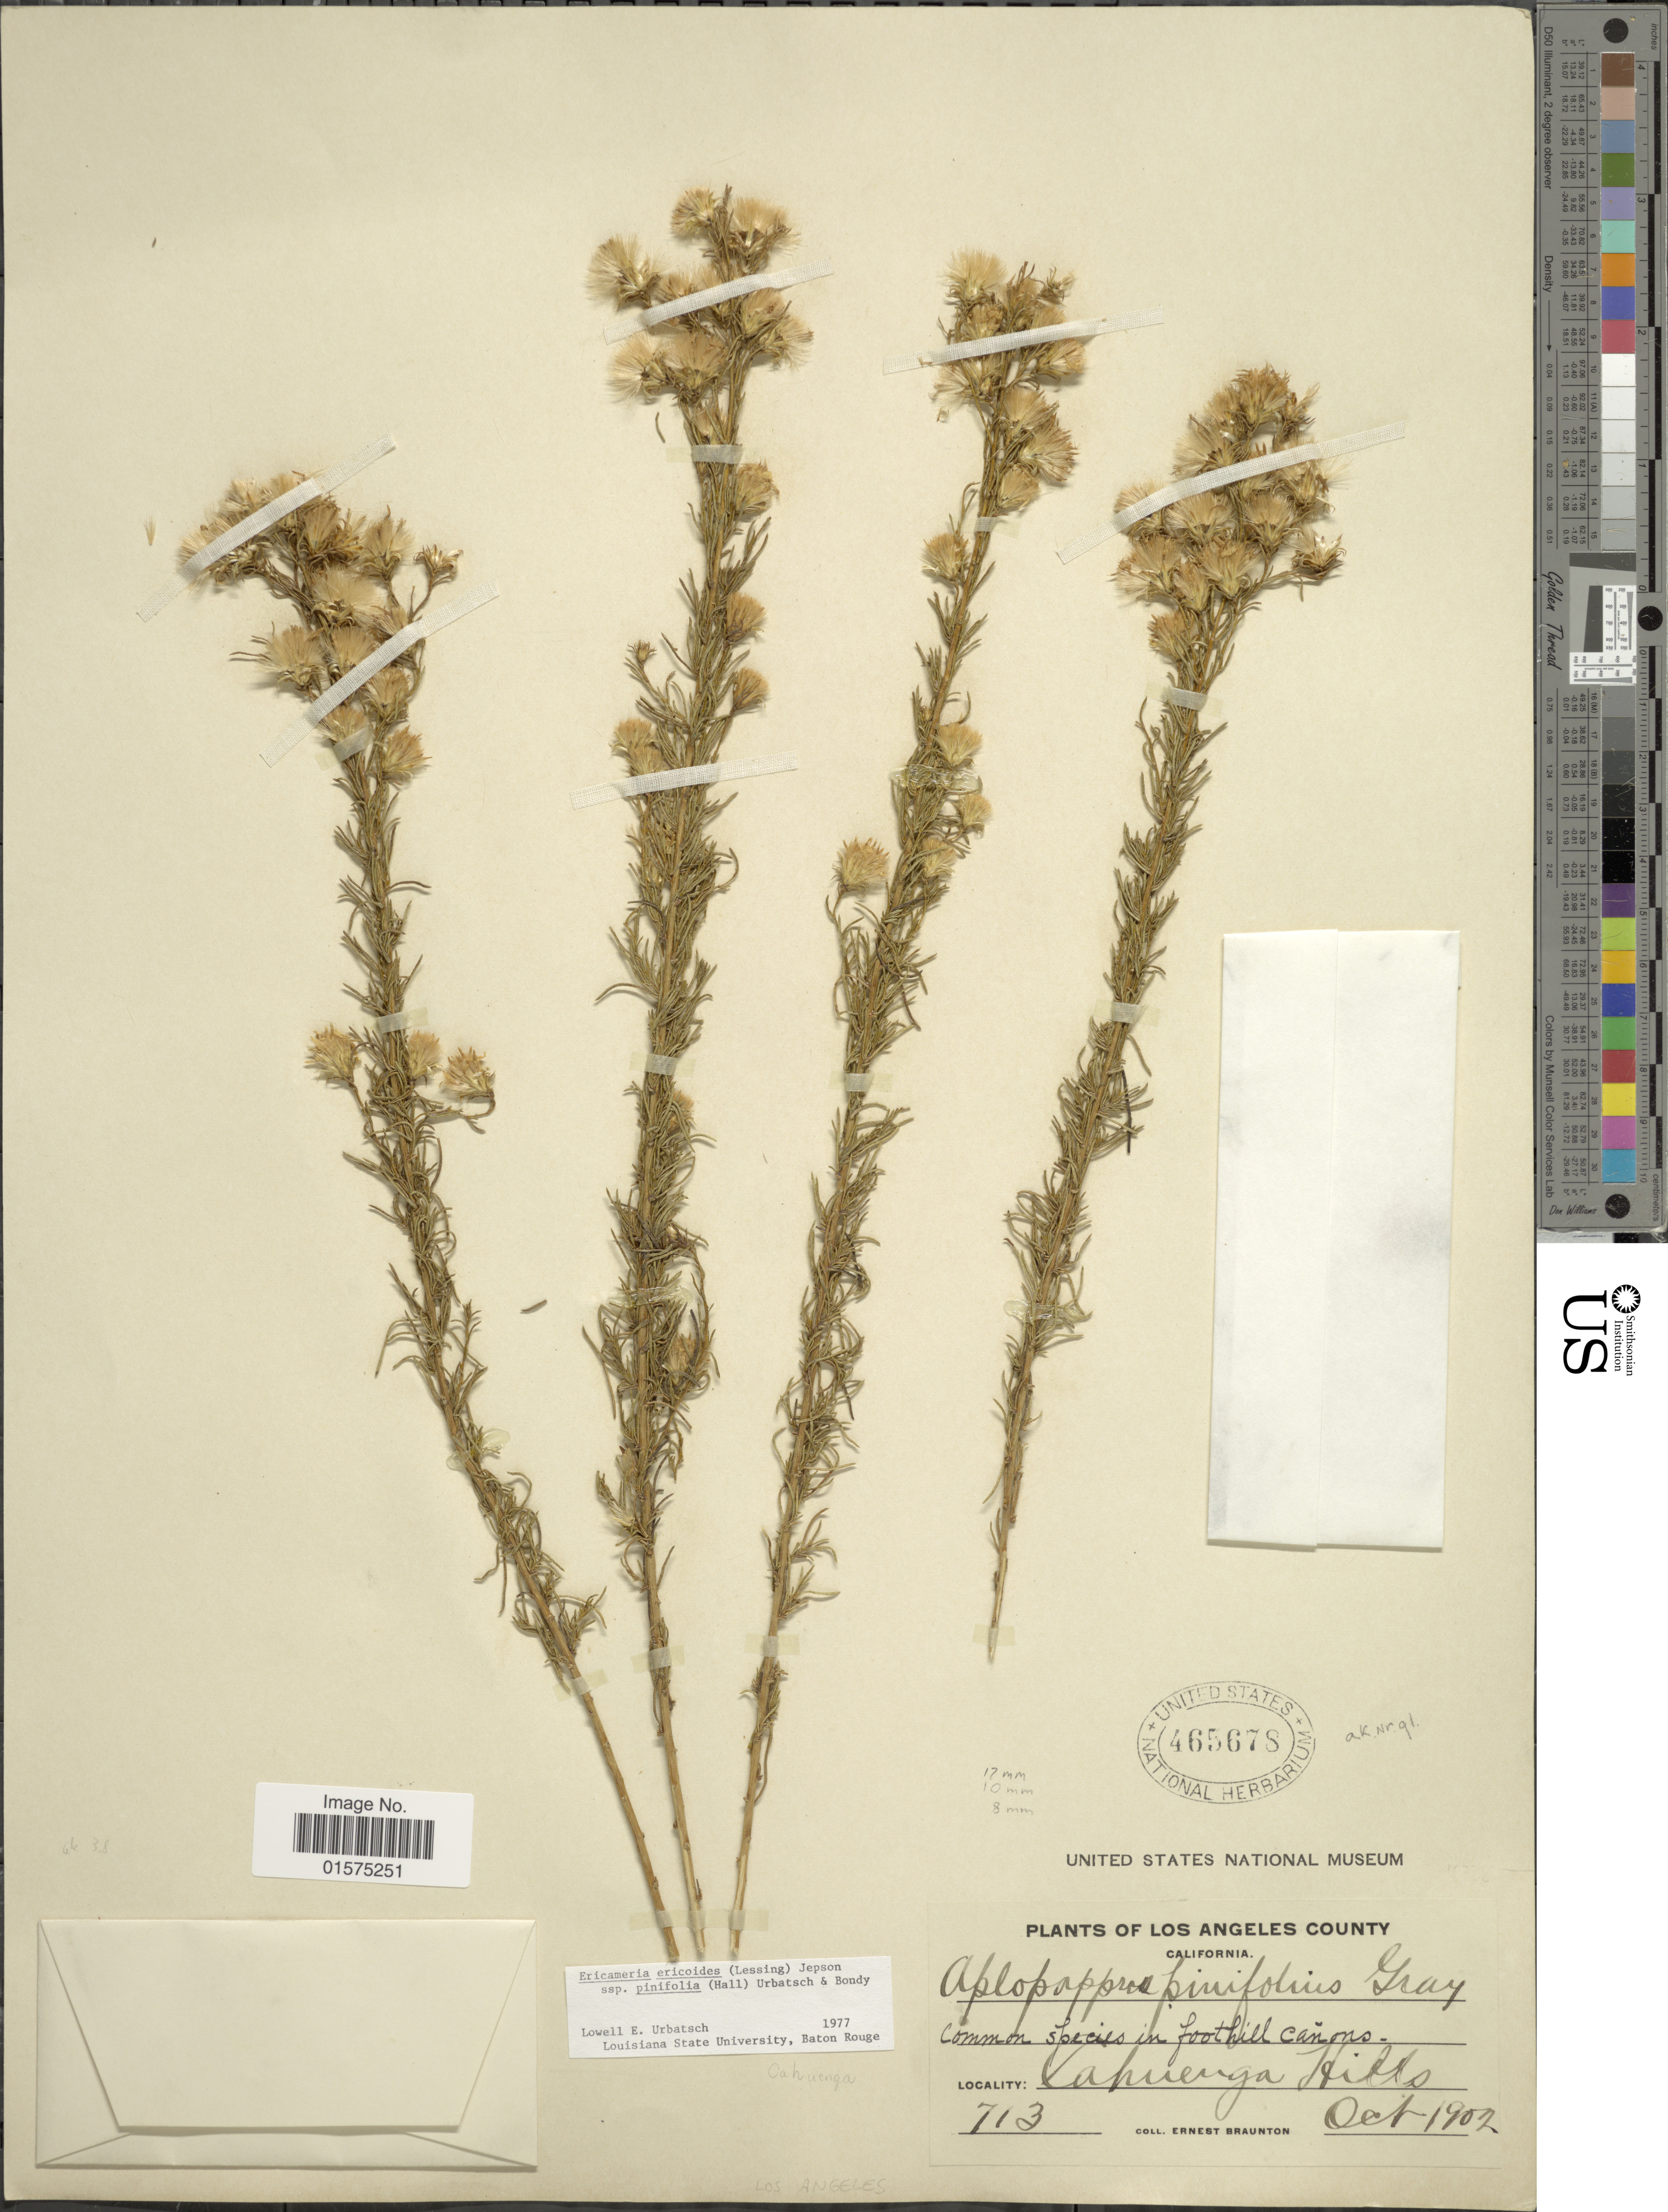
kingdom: Plantae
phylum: Tracheophyta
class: Magnoliopsida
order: Asterales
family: Asteraceae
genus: Ericameria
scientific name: Ericameria pinifolia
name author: (A. Gray) Hall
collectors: E. Braunton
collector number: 713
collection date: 1902-10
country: United States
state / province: California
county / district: Los Angeles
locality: Los Angeles County. Cahuenga Hills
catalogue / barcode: US 465678